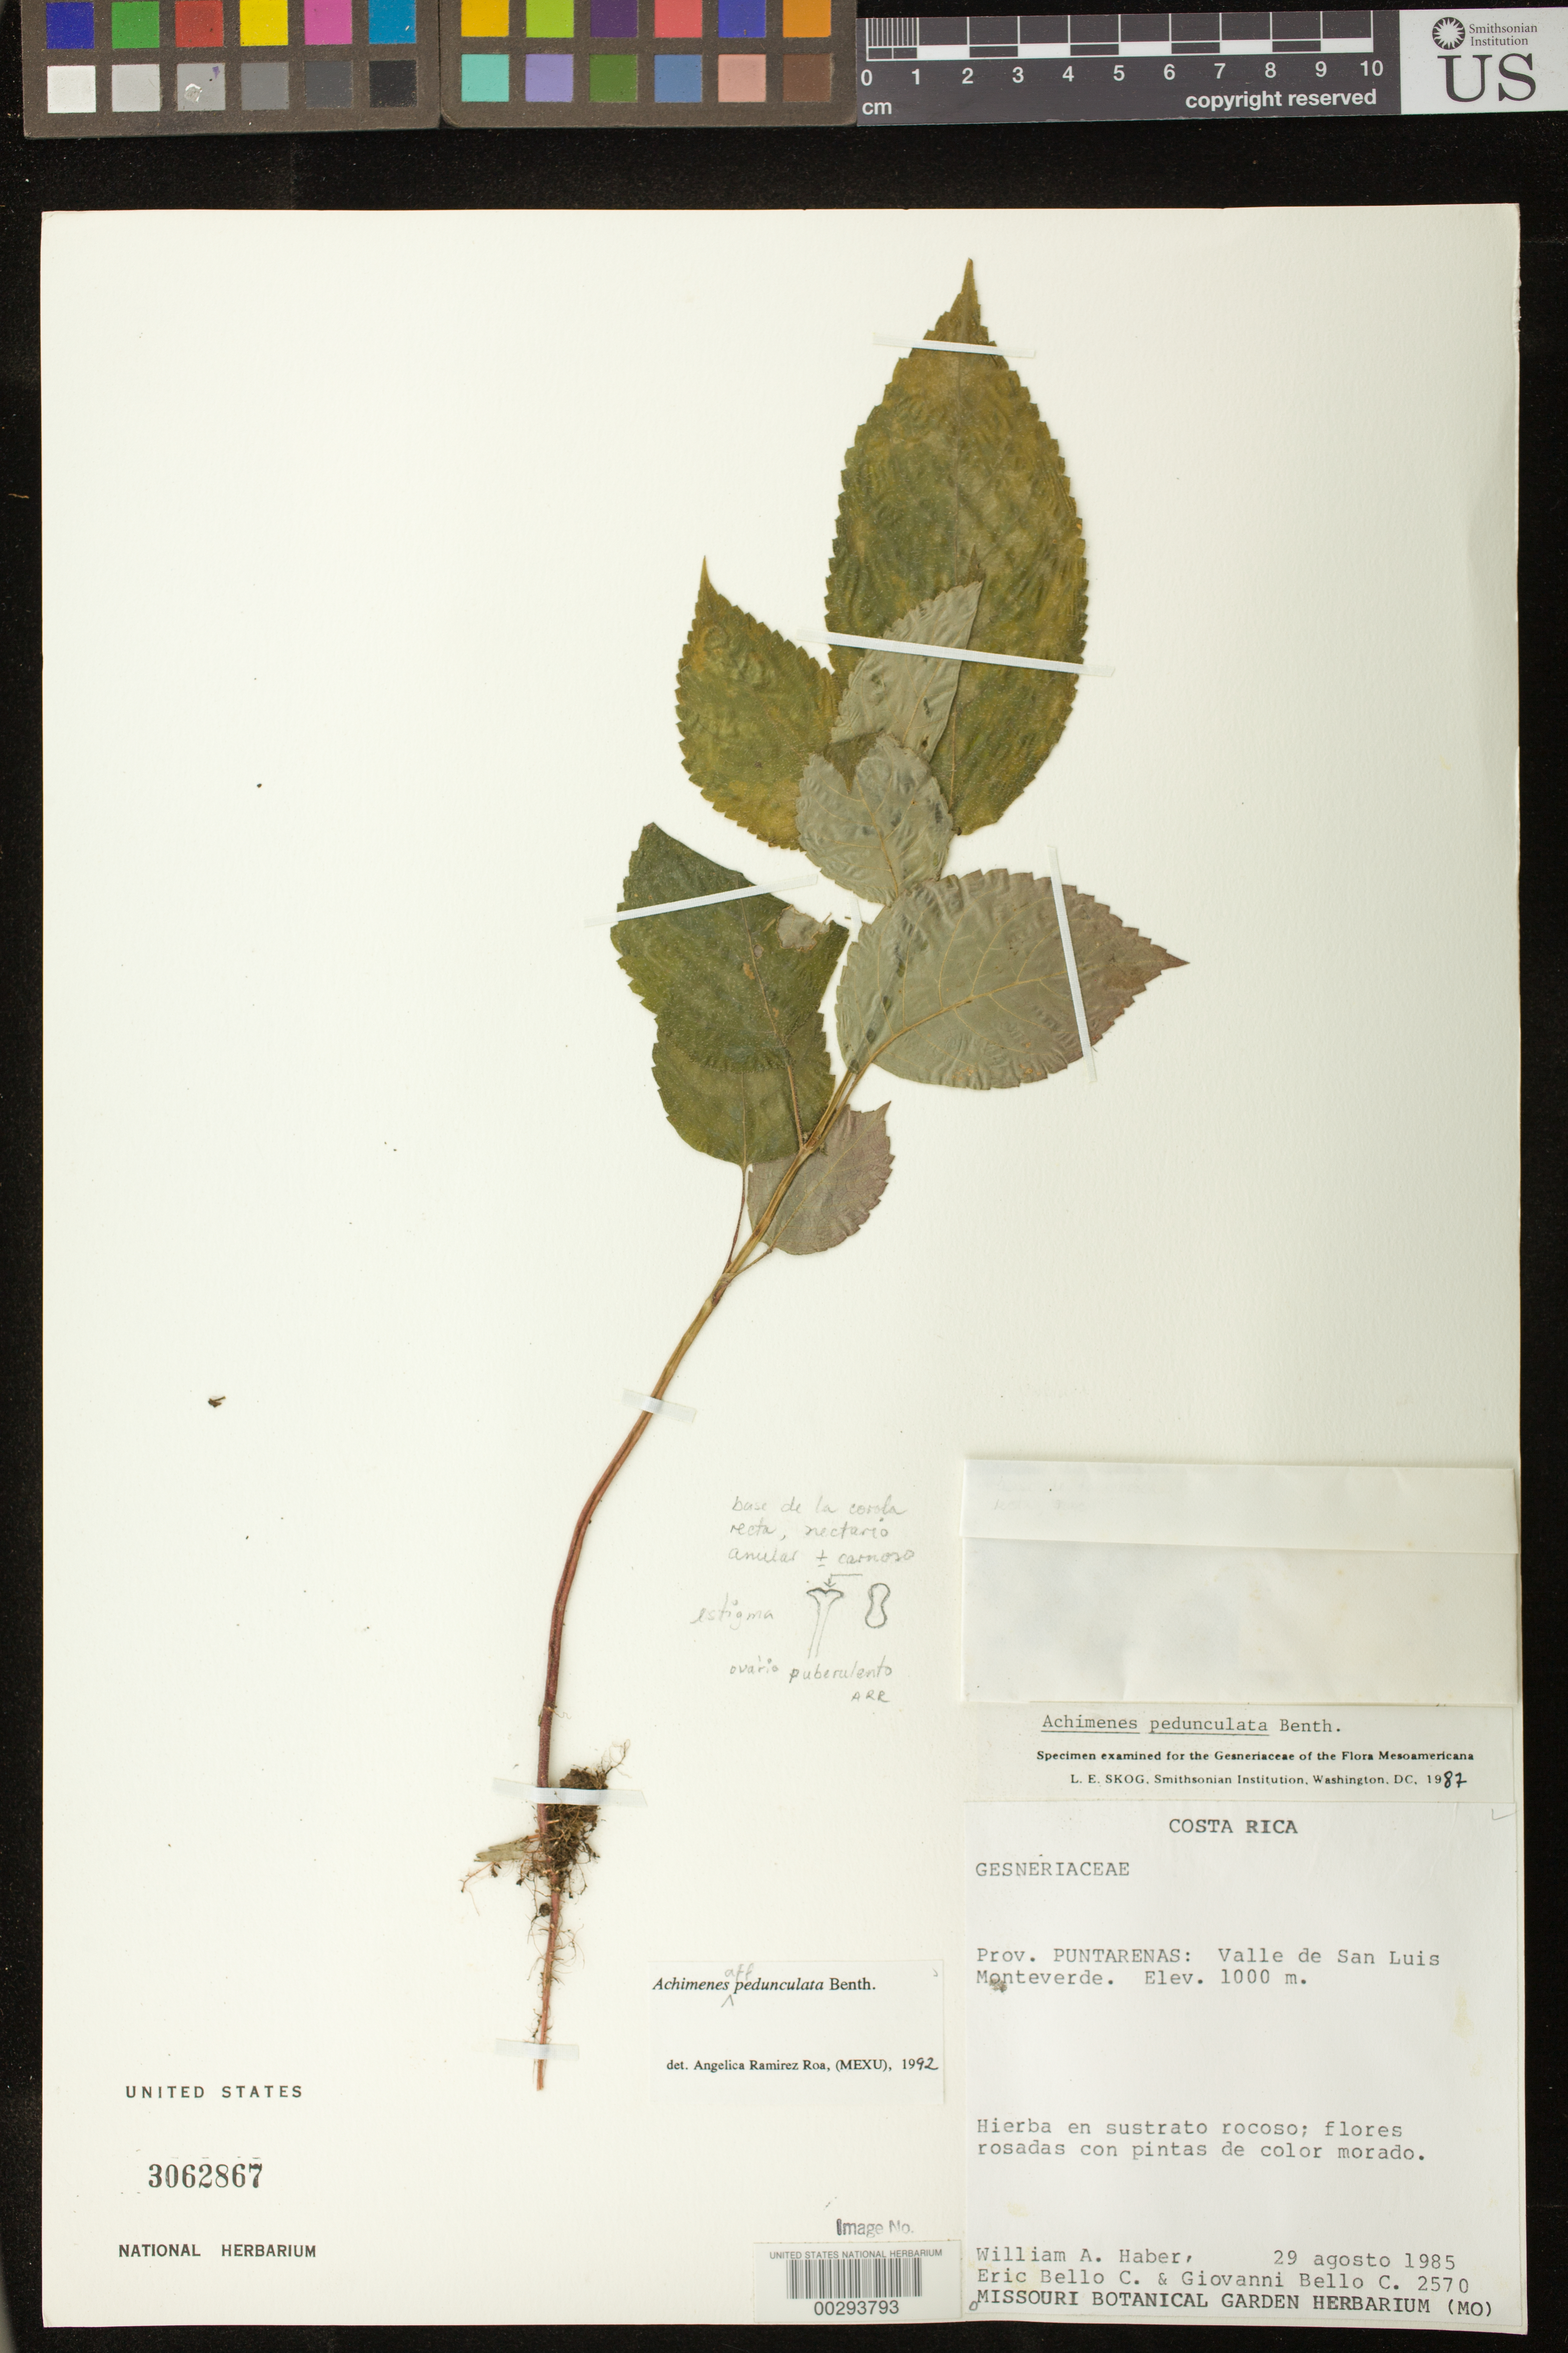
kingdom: Plantae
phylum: Tracheophyta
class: Magnoliopsida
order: Lamiales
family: Gesneriaceae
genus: Achimenes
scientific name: Achimenes pedunculata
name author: Benth.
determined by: Skog, Laurence E.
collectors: W. A. Haber, E. Bello C. & G. Bello-C.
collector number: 2570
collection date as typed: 29 Aug 1985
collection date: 1985-08-29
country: Costa Rica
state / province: Puntarenas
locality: Valle de San Luis Monteverde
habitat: En sustrato rocoso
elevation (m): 1000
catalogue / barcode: US 3062867